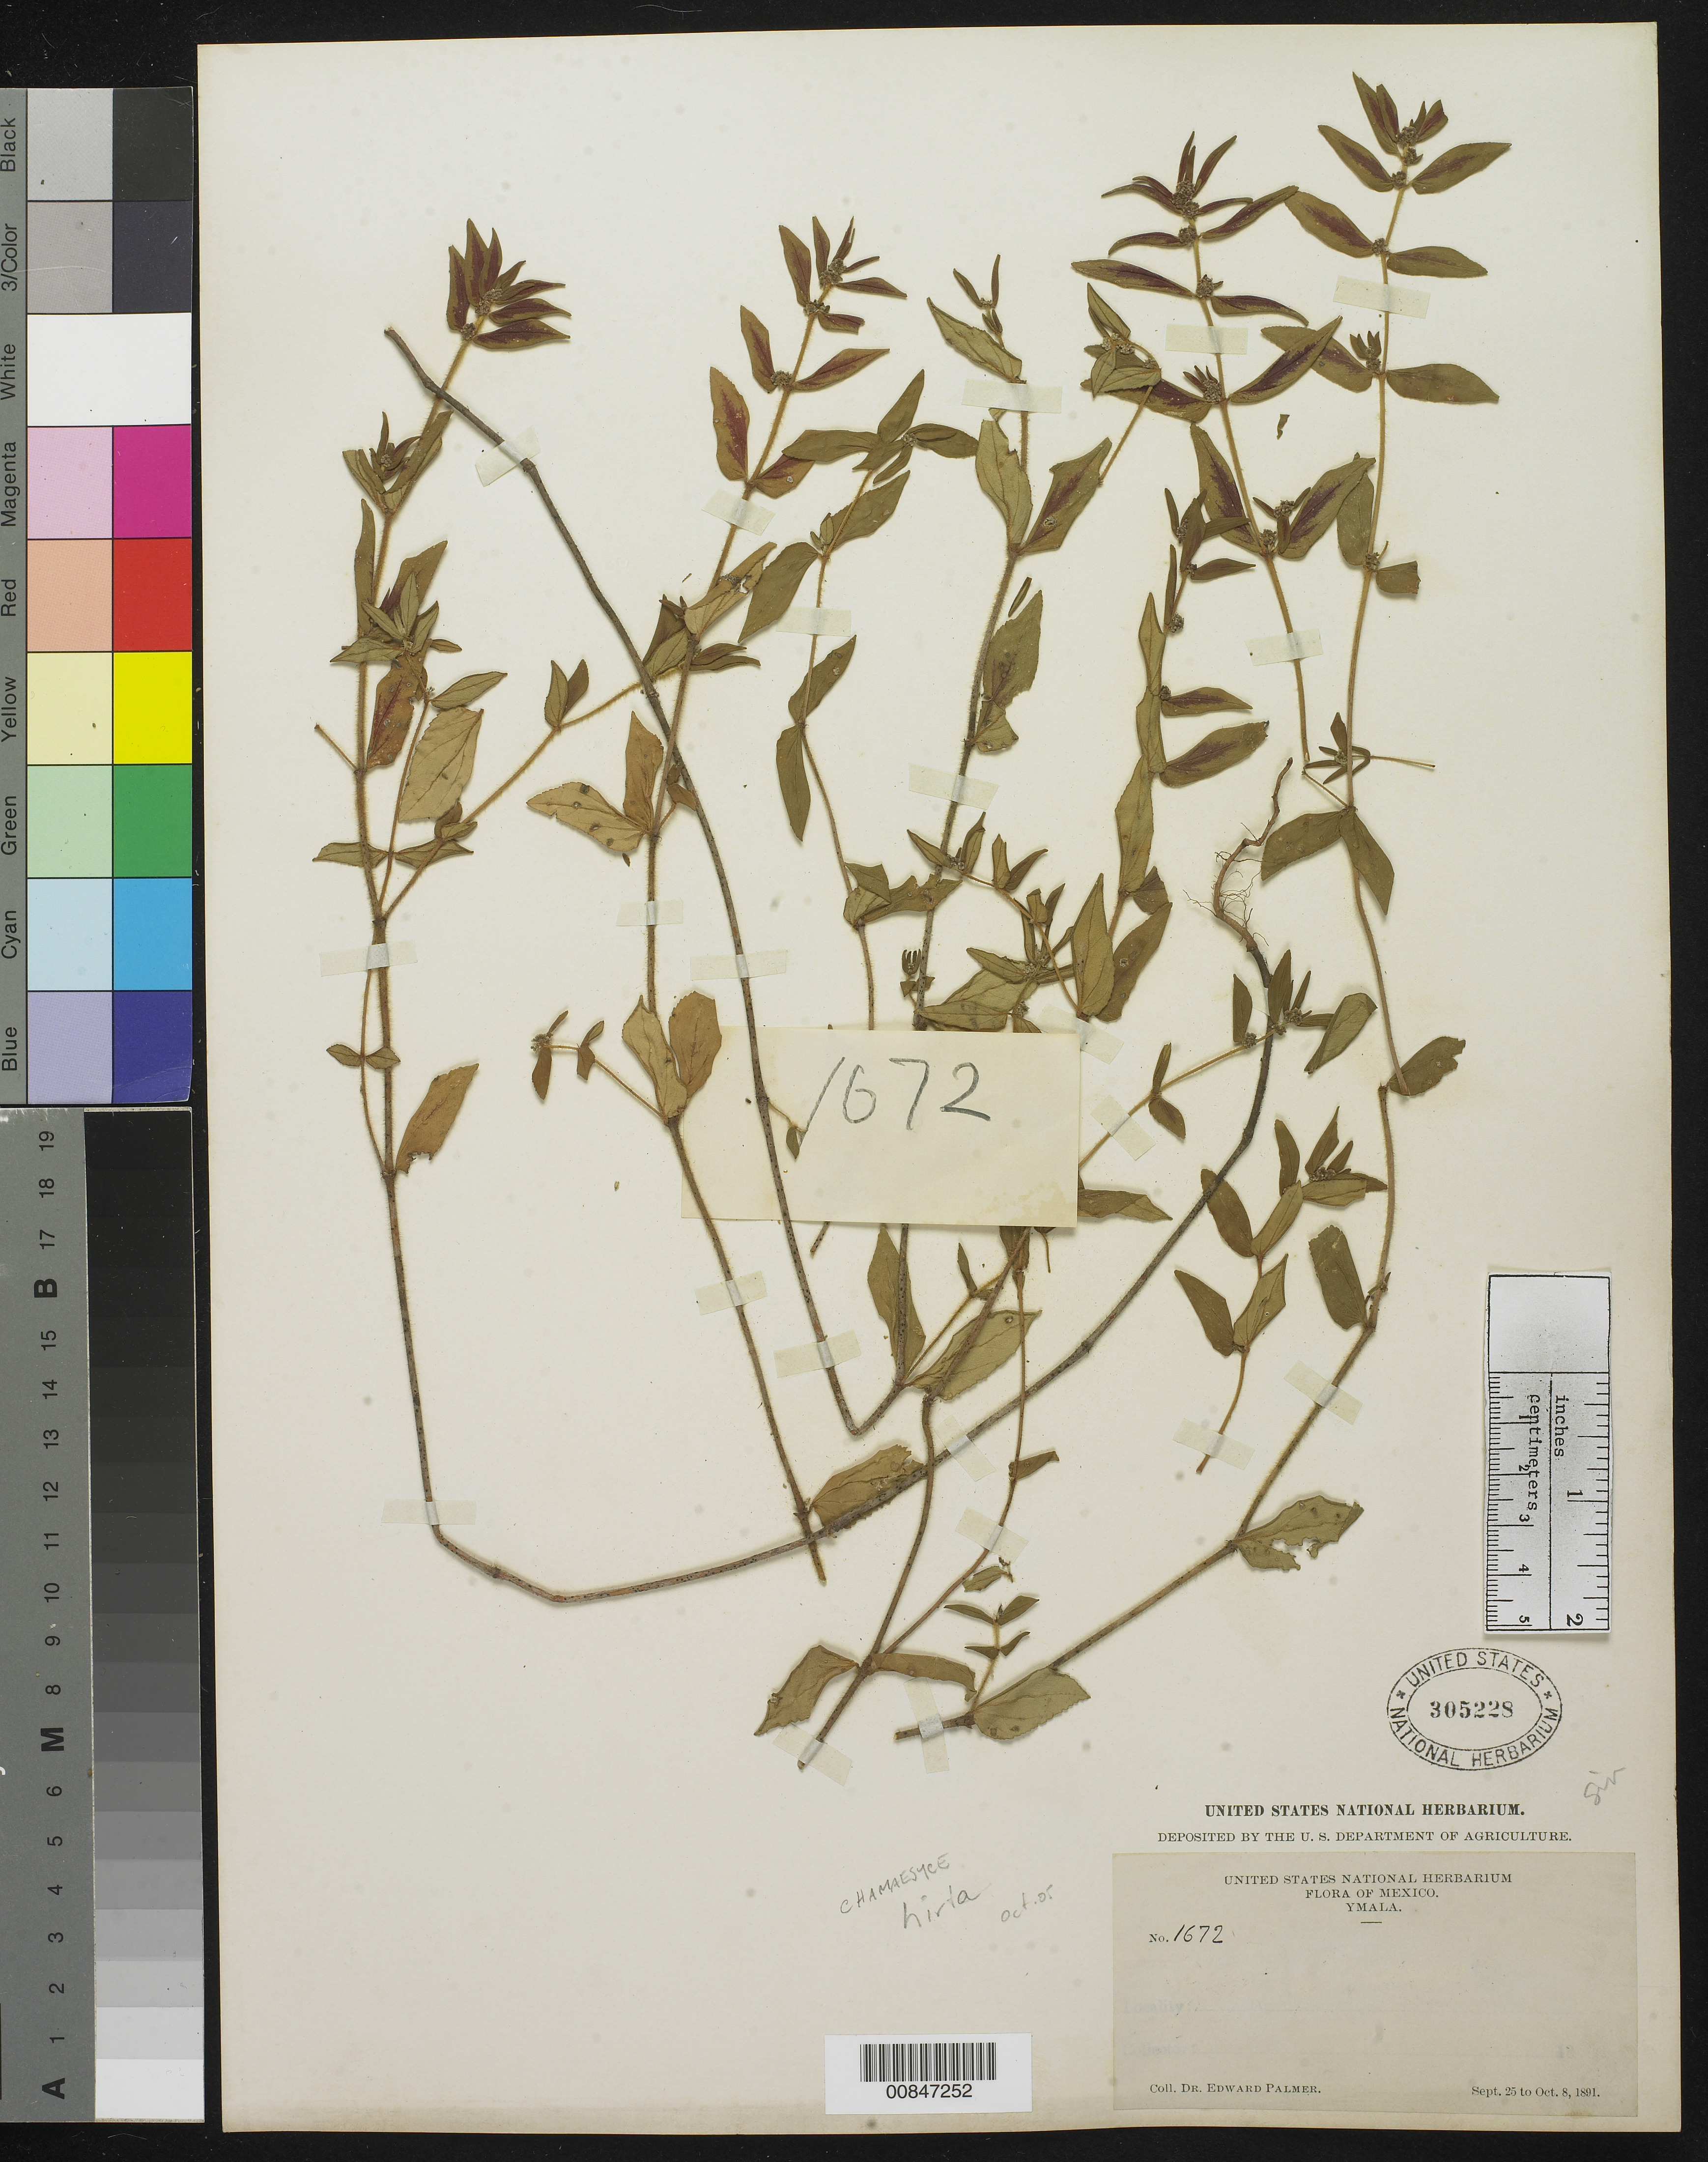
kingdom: Plantae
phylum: Tracheophyta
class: Magnoliopsida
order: Malpighiales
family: Euphorbiaceae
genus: Euphorbia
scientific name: Euphorbia hirta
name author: L.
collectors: E. Palmer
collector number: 1672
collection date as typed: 25 Sep 1891 to 08 Oct 1891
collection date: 1891-09-25/1891-10-08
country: Mexico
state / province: Sinaloa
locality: Ymala, Sinaloa.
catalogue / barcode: US 305228